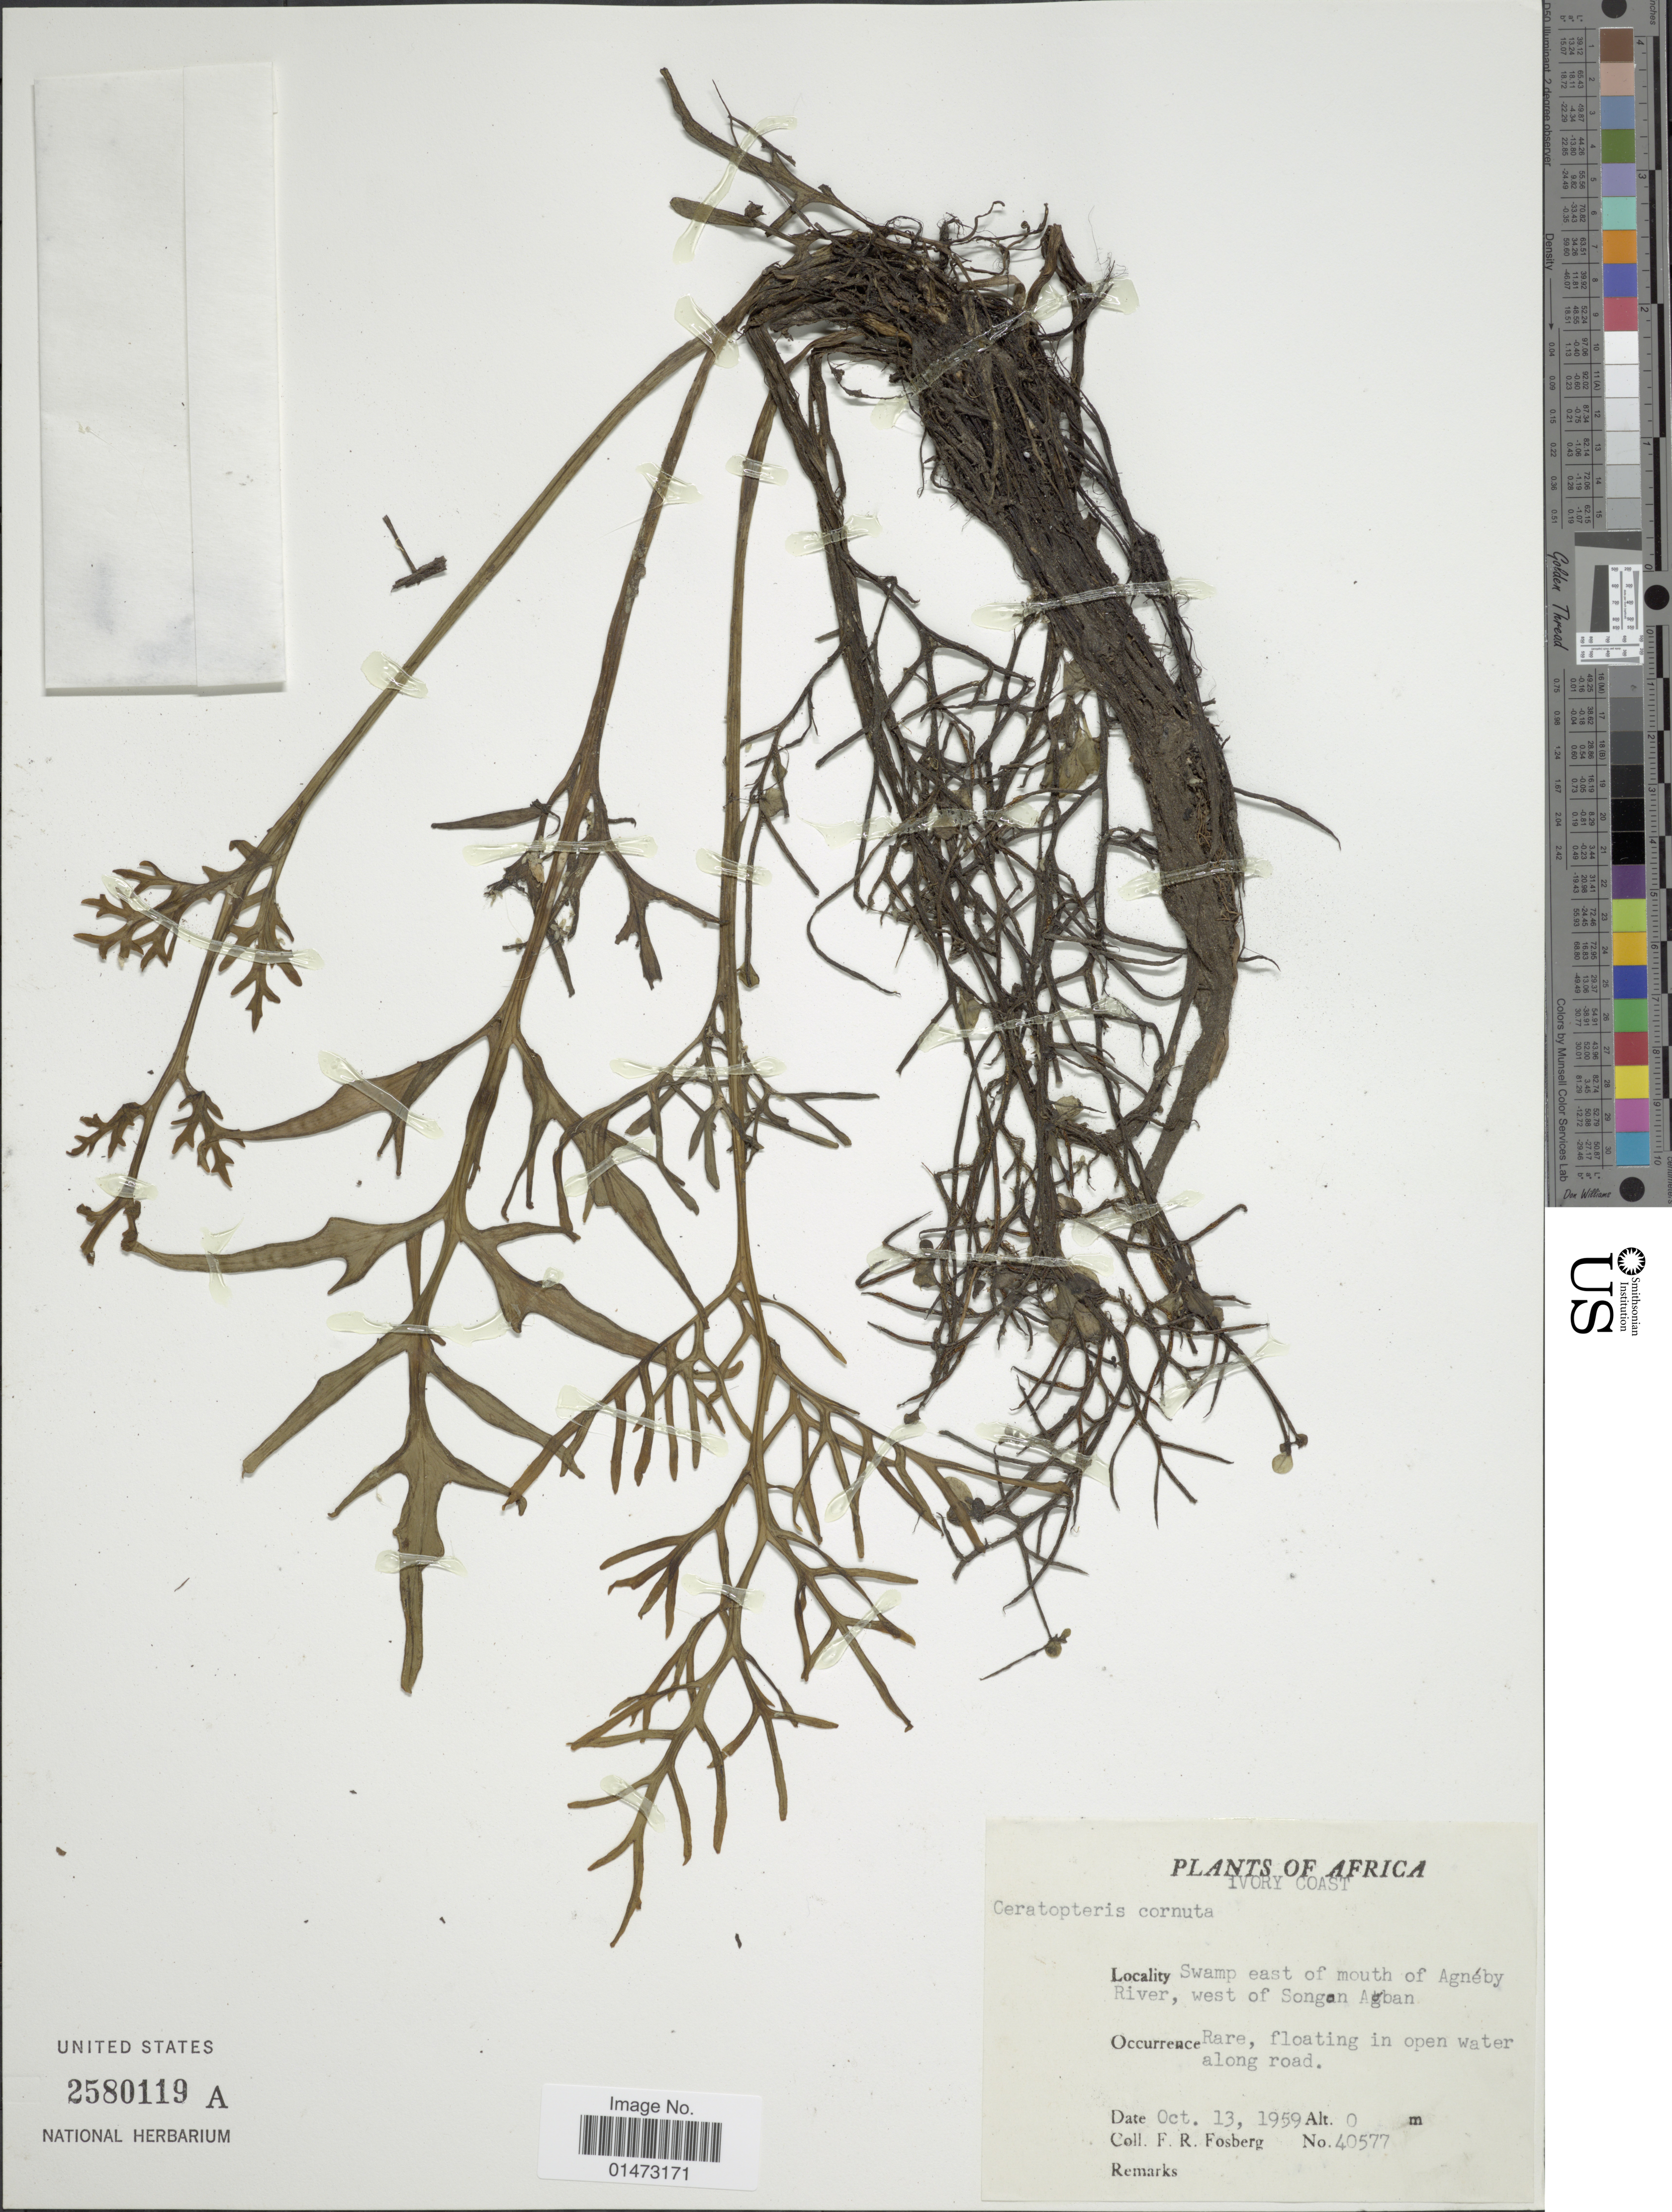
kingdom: Plantae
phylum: Tracheophyta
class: Polypodiopsida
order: Polypodiales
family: Pteridaceae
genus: Ceratopteris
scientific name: Ceratopteris cornuta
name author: (P. Beauv.) Le Prieur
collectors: F. R. Fosberg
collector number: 40577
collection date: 1959-10-13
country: Ivory Coast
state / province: Abidjan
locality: Swamp east of mouth of Agnéby River, west of Songan Agban.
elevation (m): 0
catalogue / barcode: US 2580119A